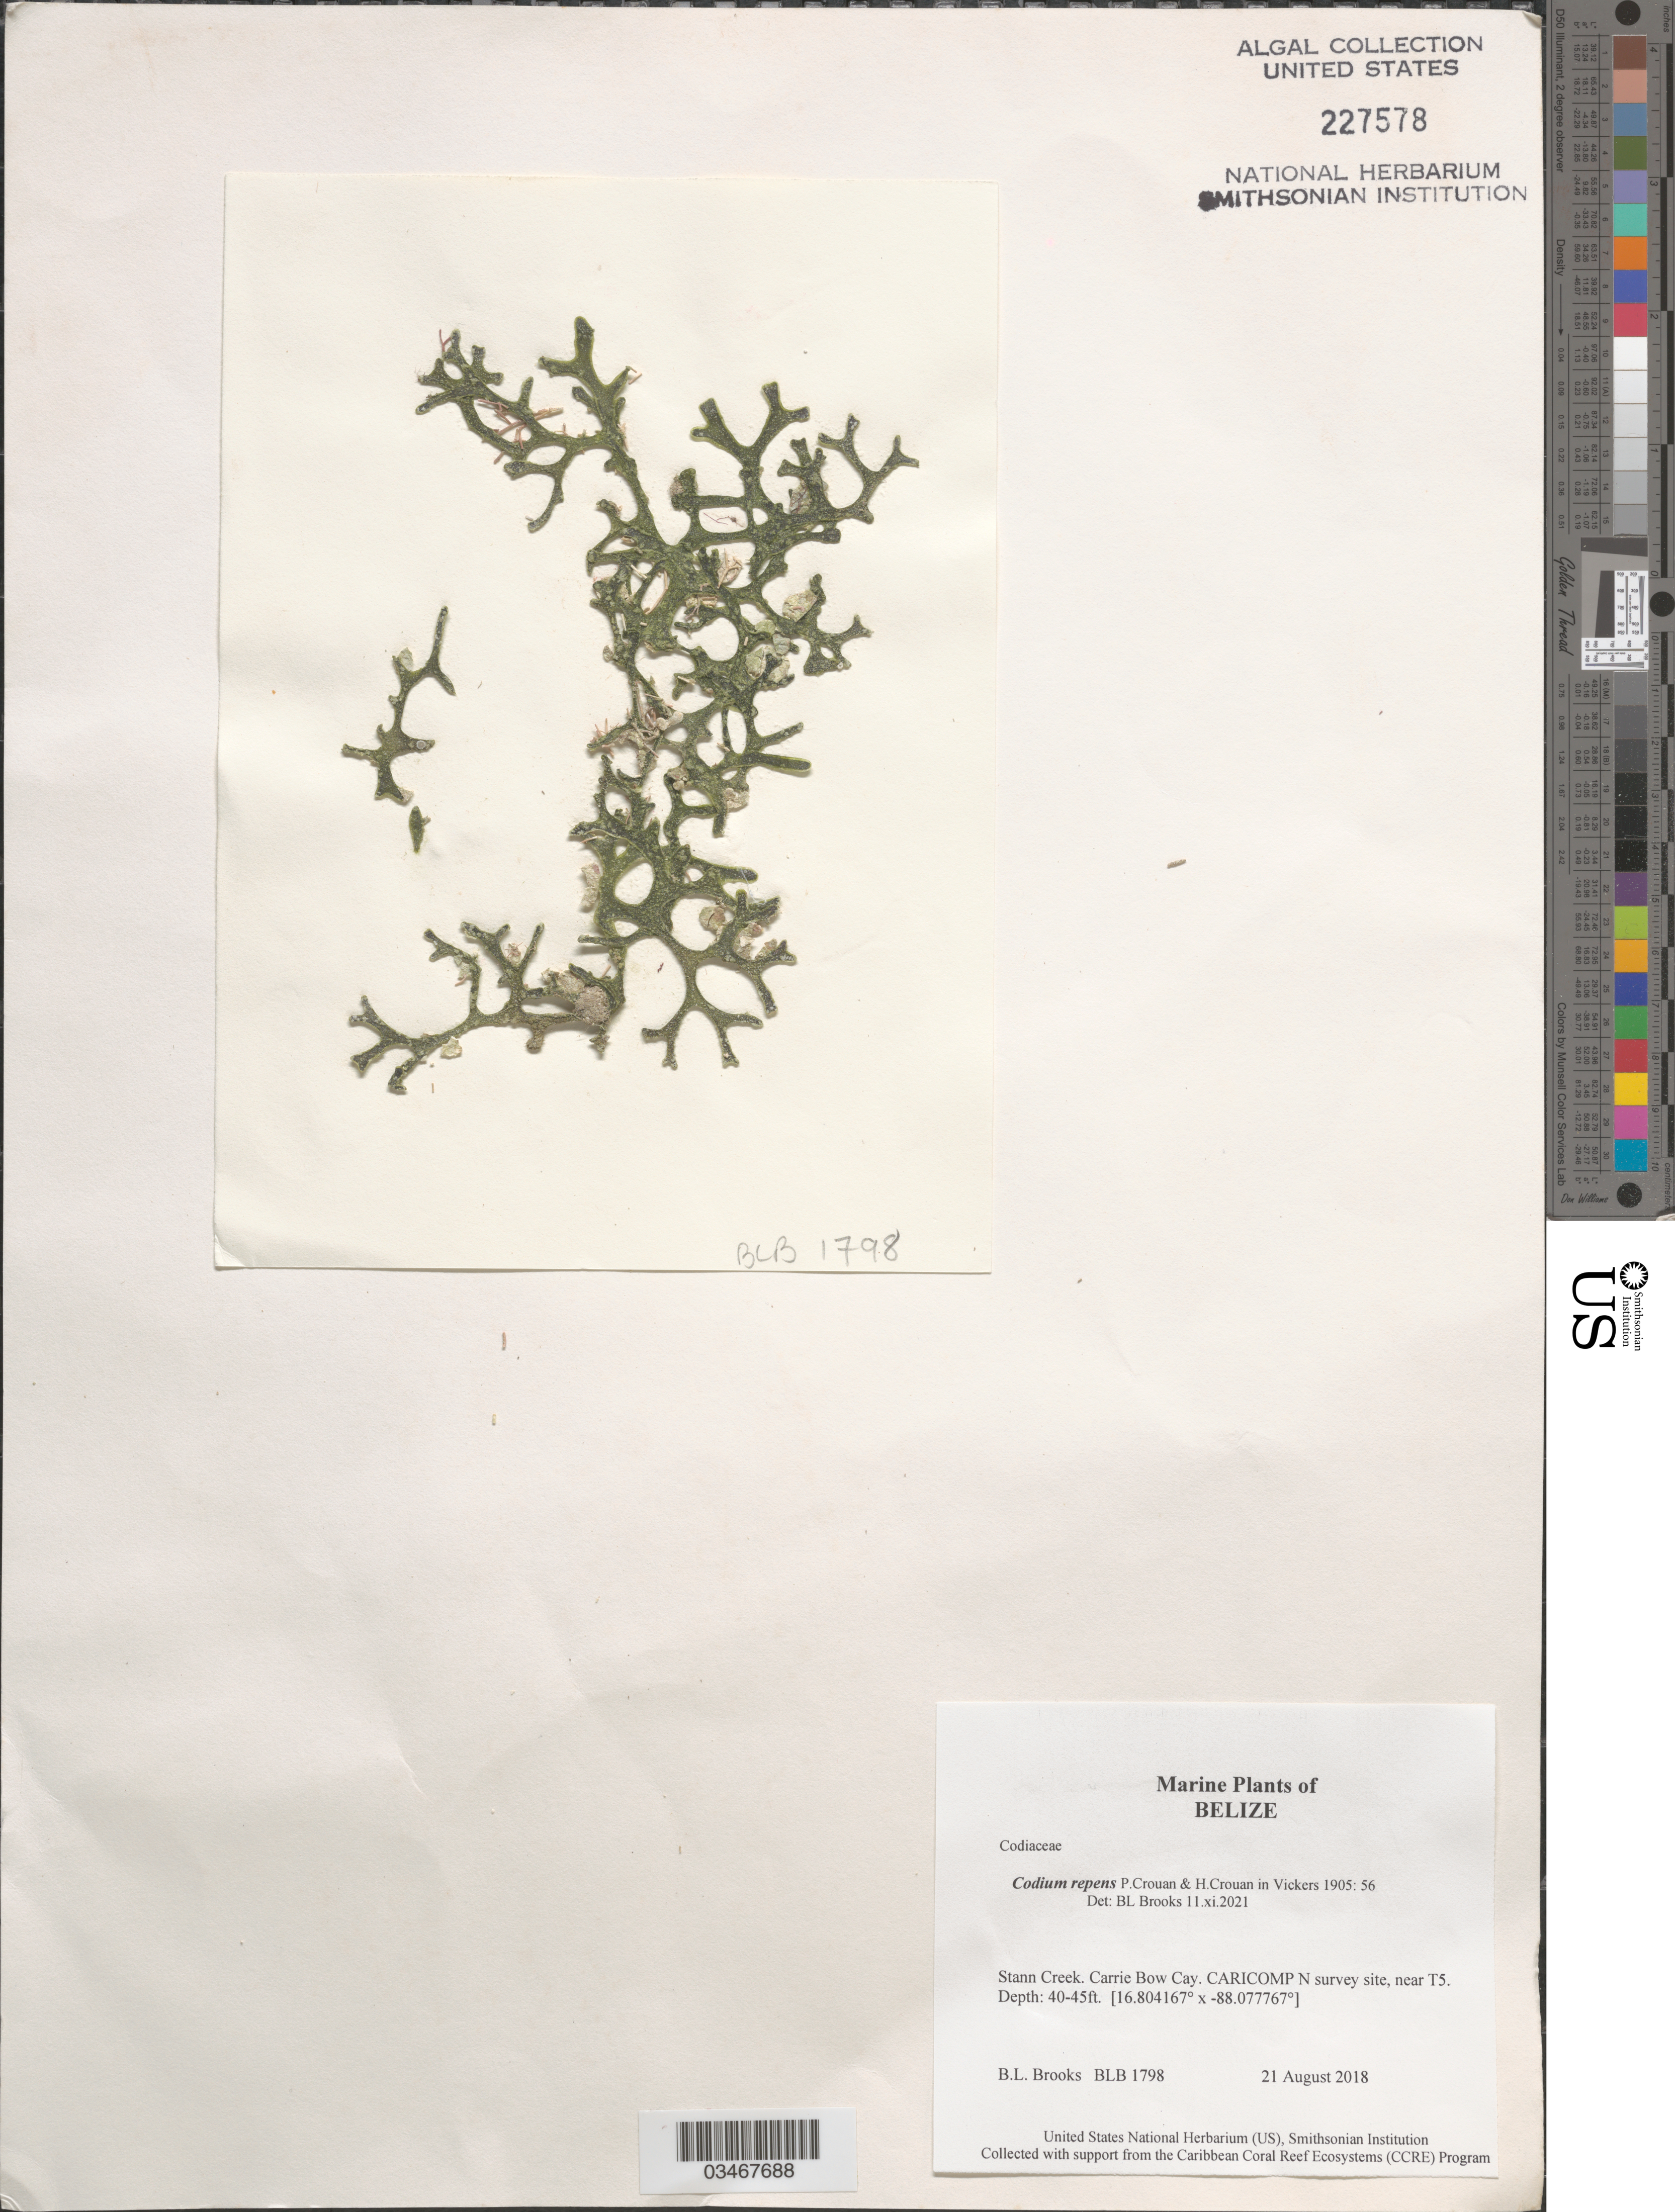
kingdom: Plantae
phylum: Chlorophyta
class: Ulvophyceae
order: Bryopsidales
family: Codiaceae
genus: Codium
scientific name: Codium repens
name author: P. Crouan & H. Crouan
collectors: B. Brooks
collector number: BLB 1798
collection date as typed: Transcribed d/m/y: 21/8/2018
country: Belize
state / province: Stann Creek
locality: Carrie Bow Cay. CARICOMP N survey site, near T5.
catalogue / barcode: US 227578